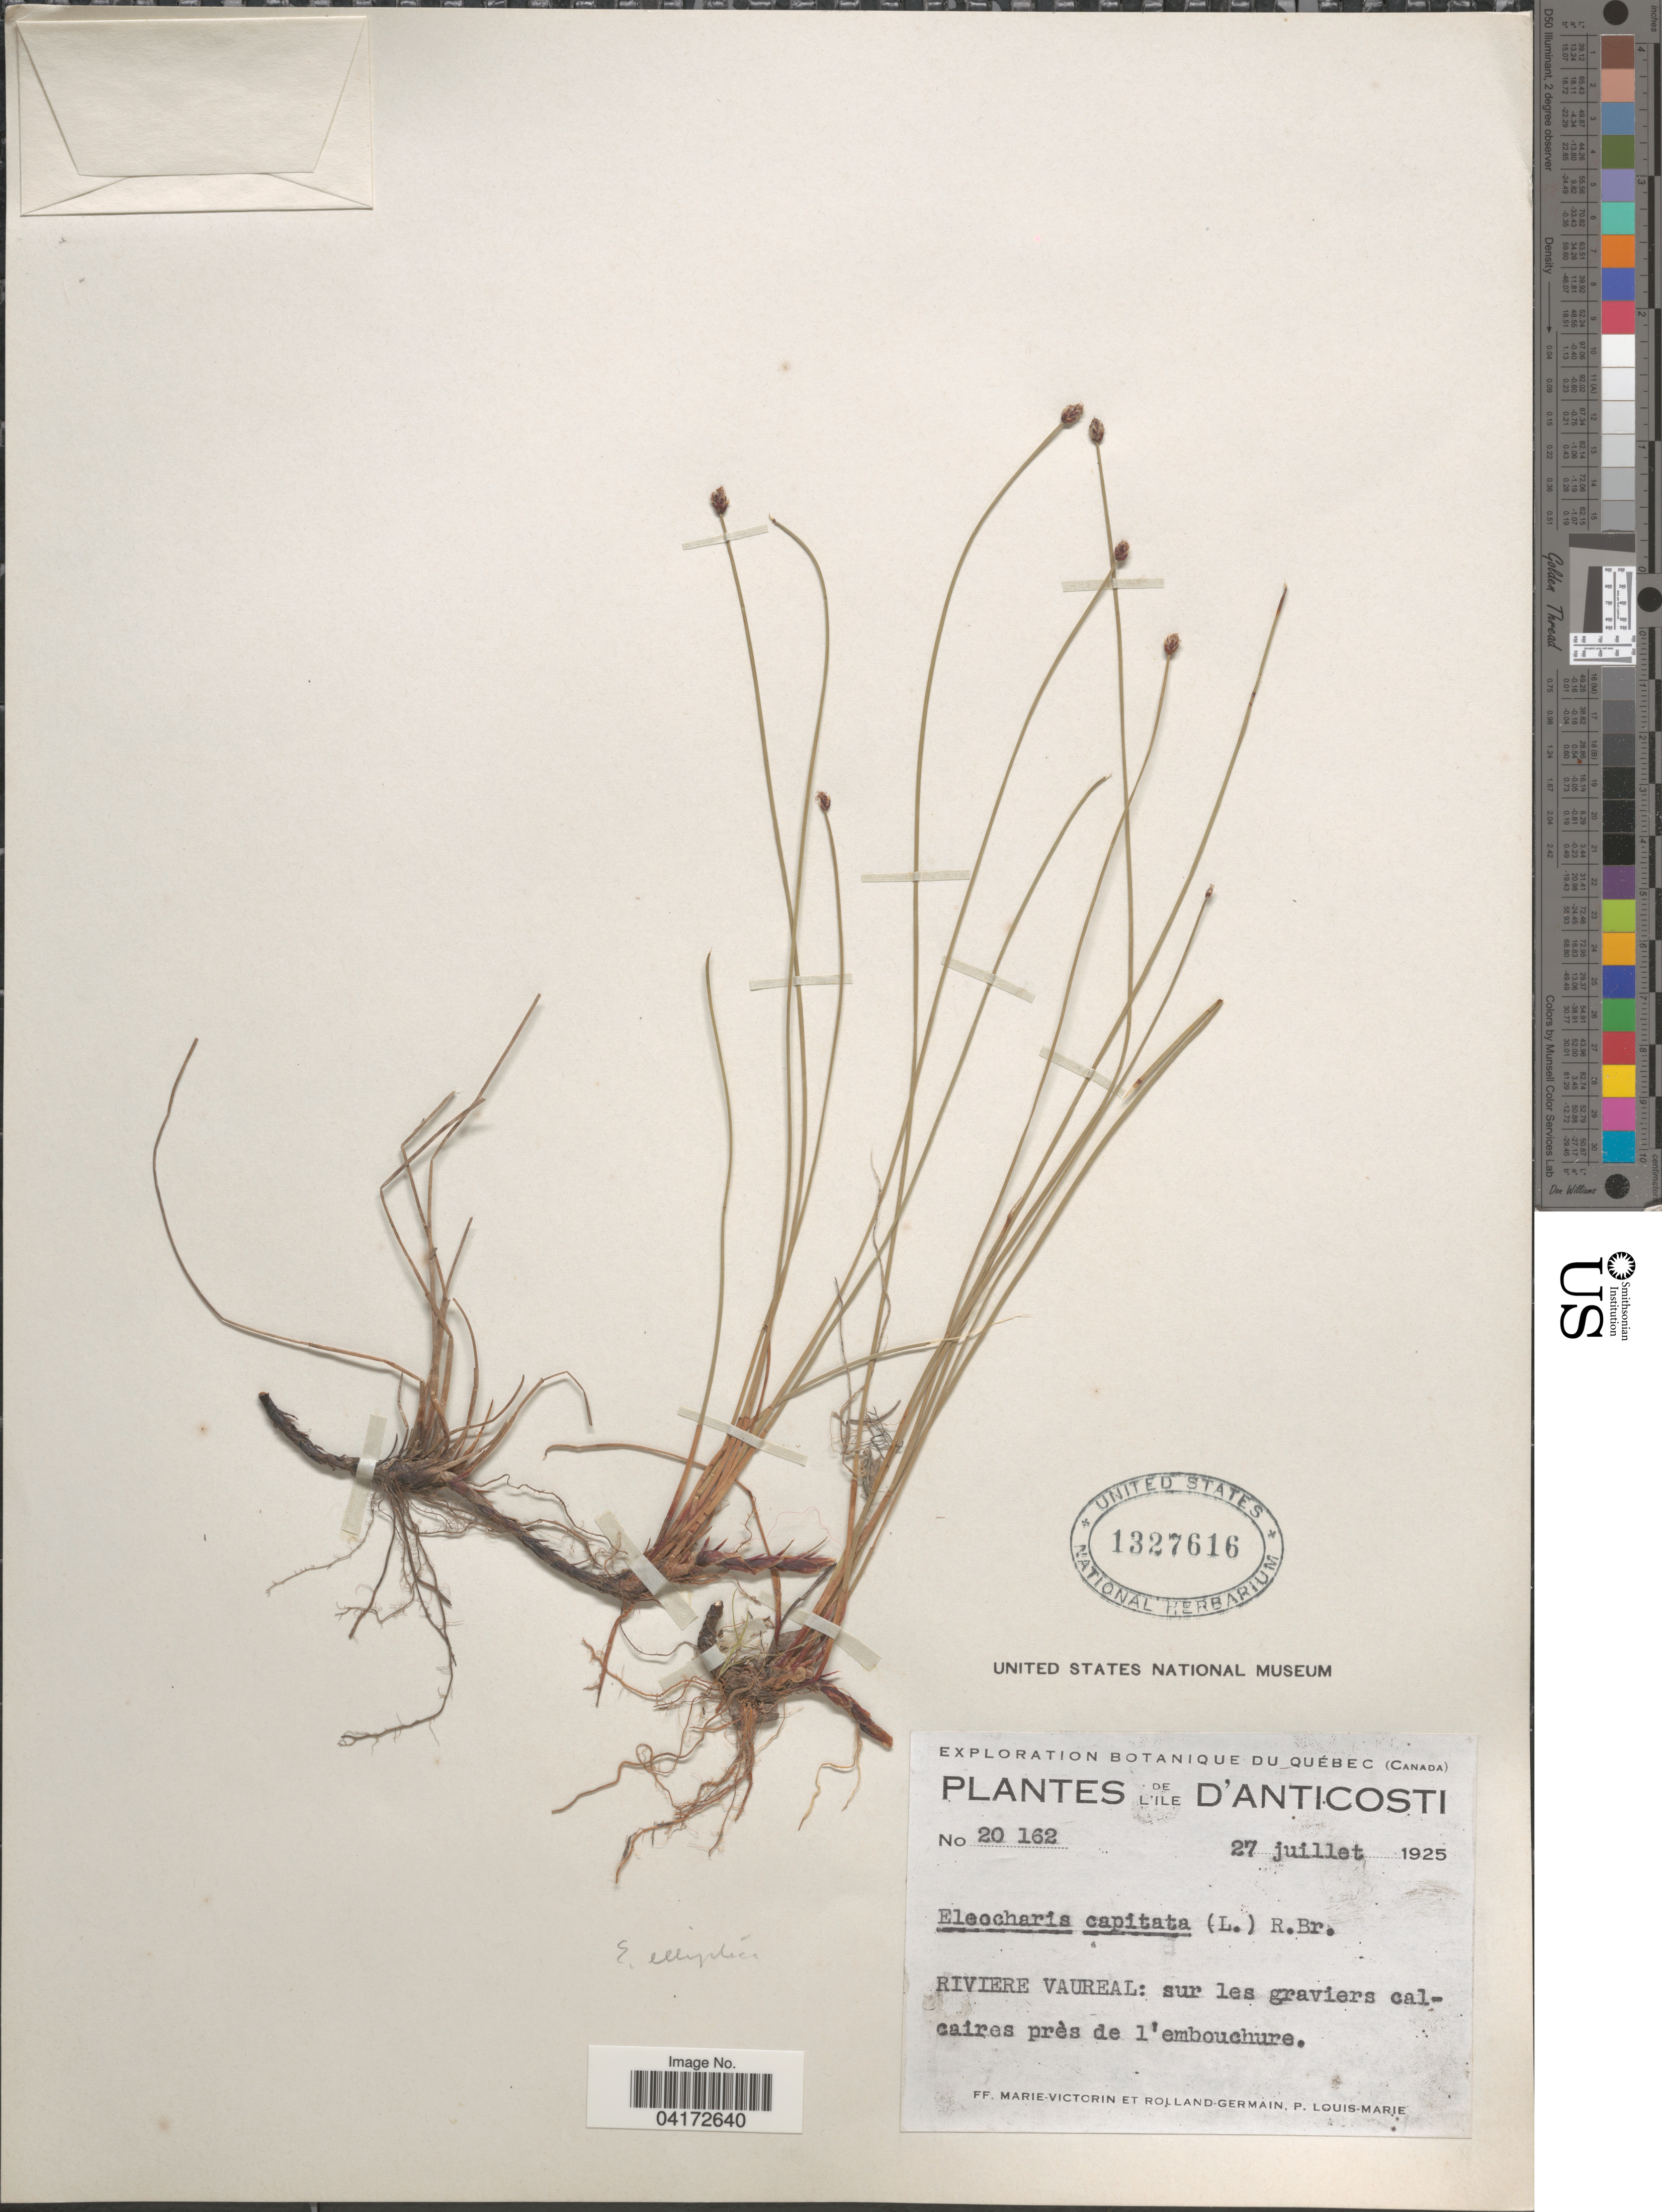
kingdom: Plantae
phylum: Tracheophyta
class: Liliopsida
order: Poales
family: Cyperaceae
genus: Eleocharis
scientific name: Eleocharis elliptica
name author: Kunth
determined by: Rothrock, P. E.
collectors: F. Marie-Victorin, Rolland-Germain & P. Louis-Marie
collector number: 20162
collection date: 1925-07-27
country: Canada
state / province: Quebec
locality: Ile d'Anticosti. Riviere Vaureal.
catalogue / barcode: US 1327616